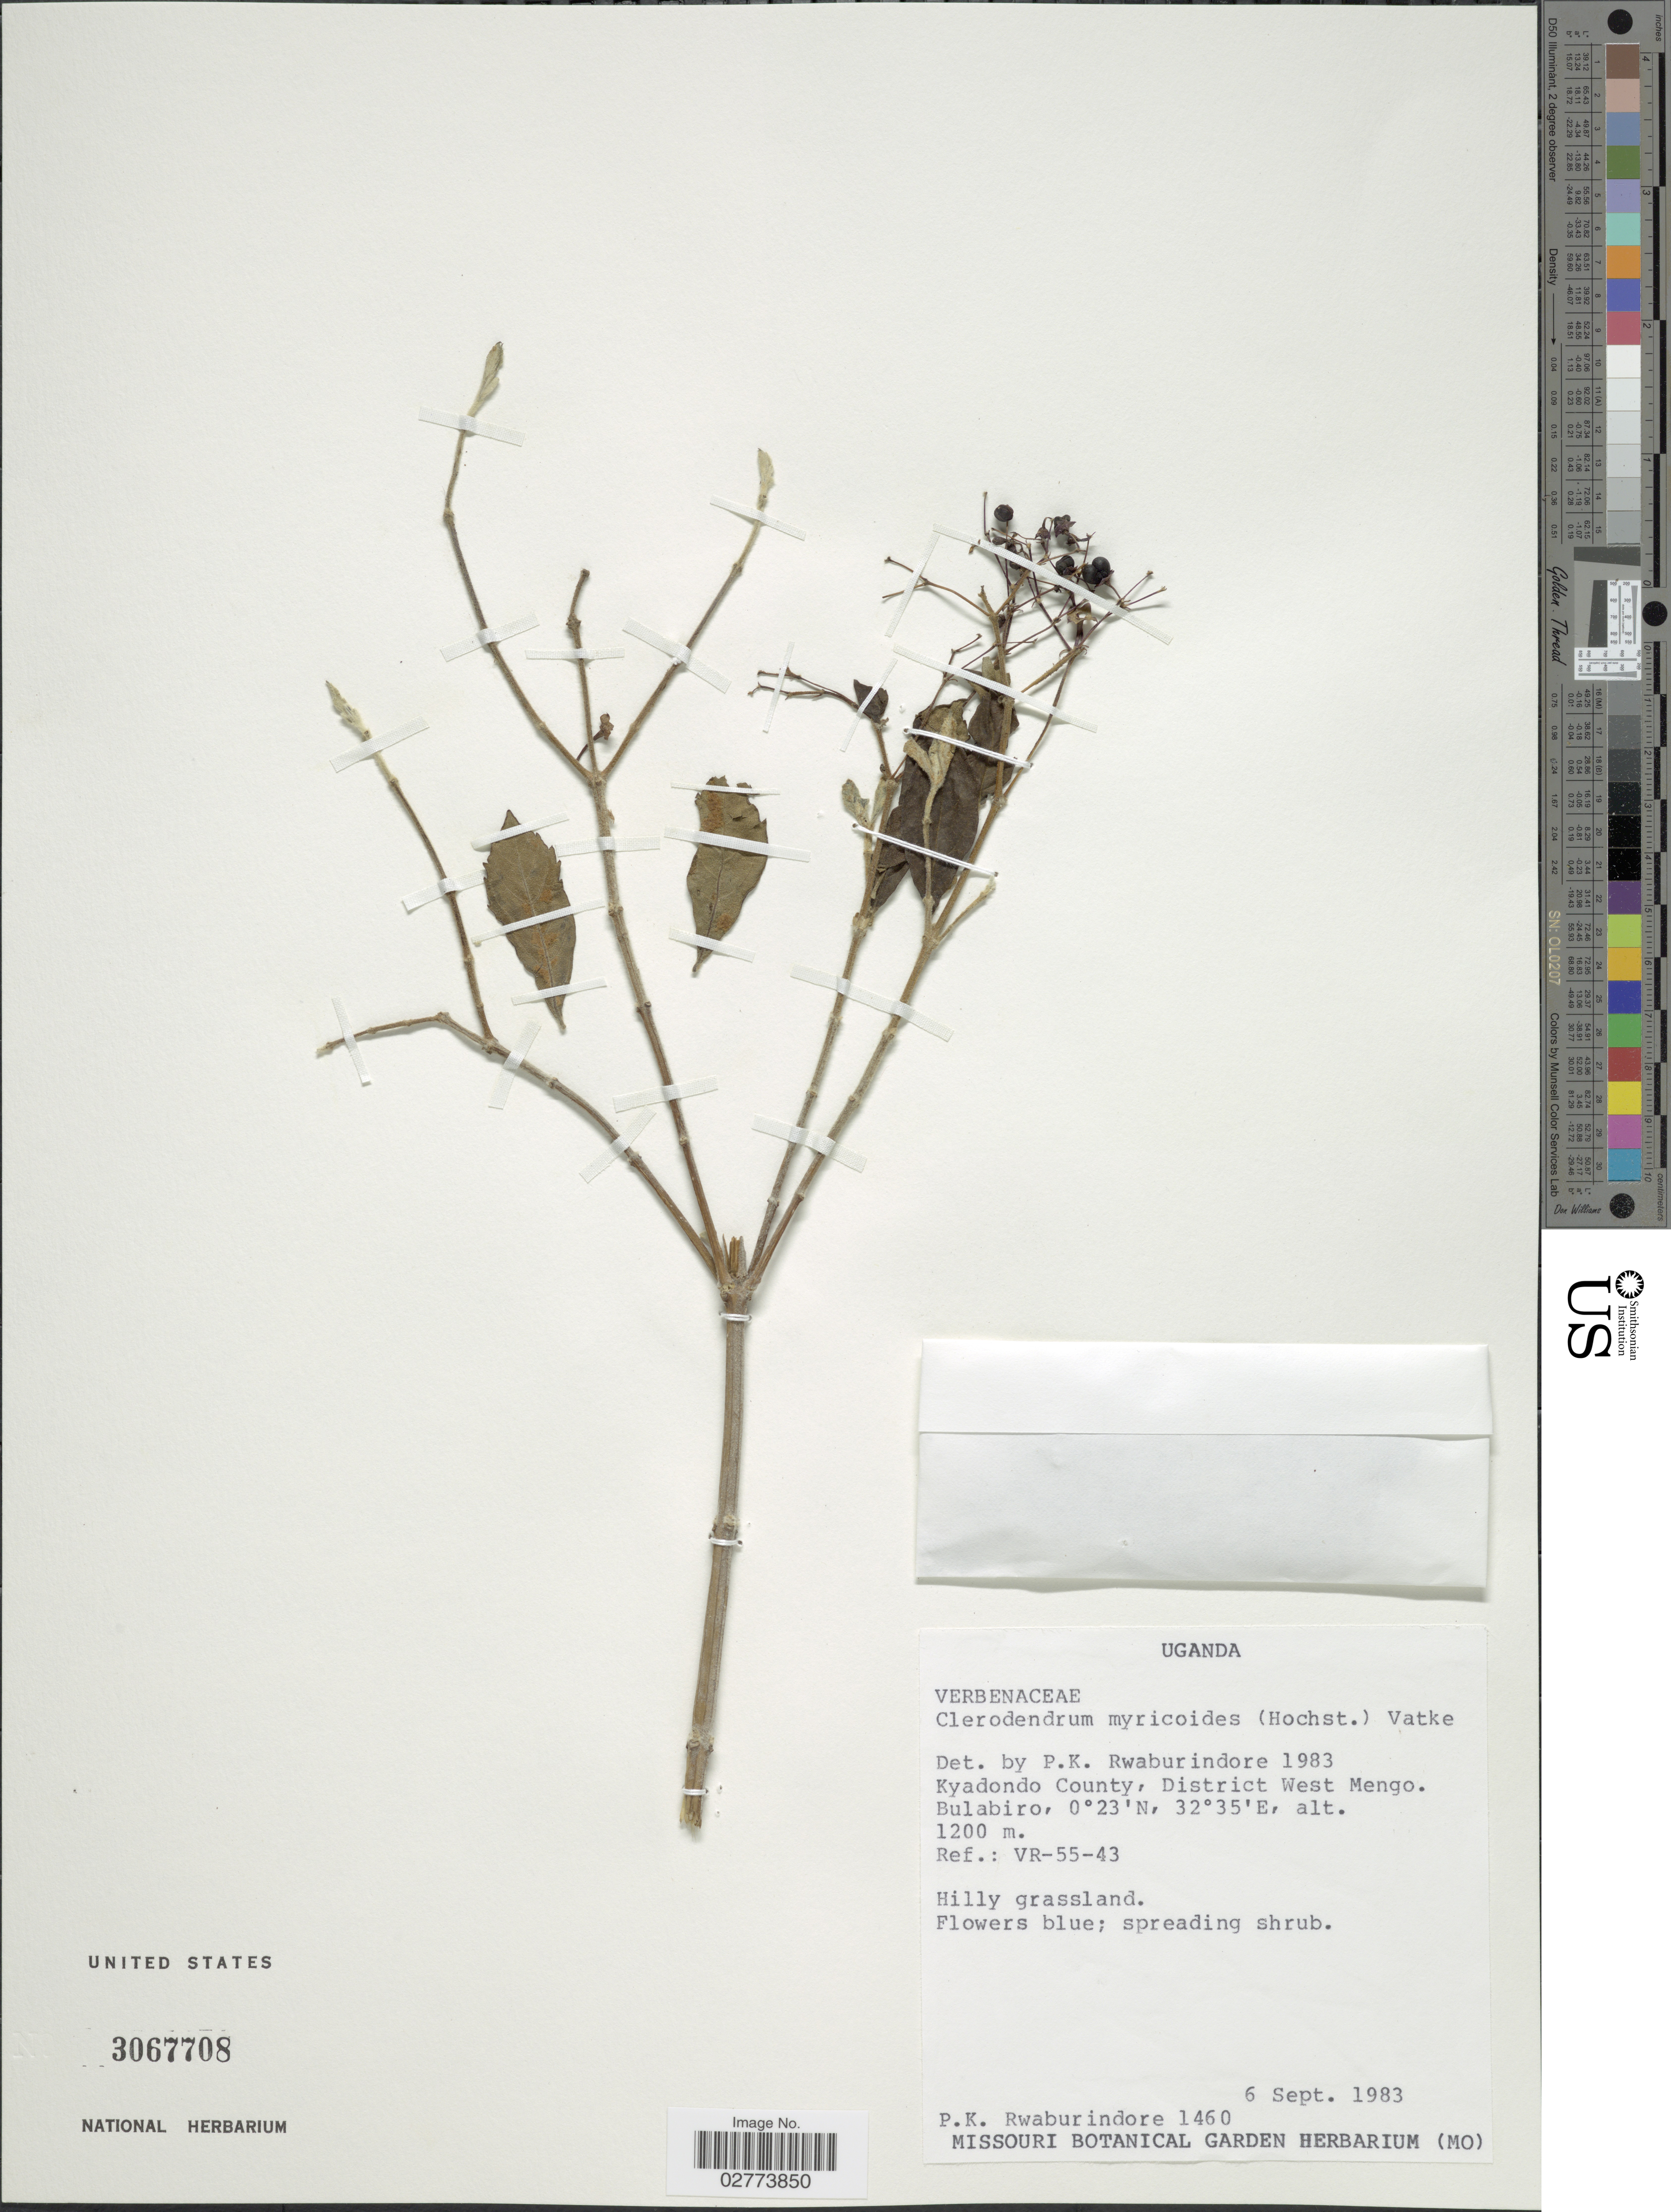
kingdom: Plantae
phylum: Tracheophyta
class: Magnoliopsida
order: Lamiales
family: Lamiaceae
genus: Clerodendrum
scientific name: Clerodendrum myricoides var. myricoides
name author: (Hochst.) R. Br. ex Vatke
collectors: P. Rwaburindore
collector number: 1460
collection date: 1983-09-06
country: Uganda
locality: Kyadondo County, District West Mengo. Bulabiro. Ref.: VR-55-43.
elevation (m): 1200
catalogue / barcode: US 3067708